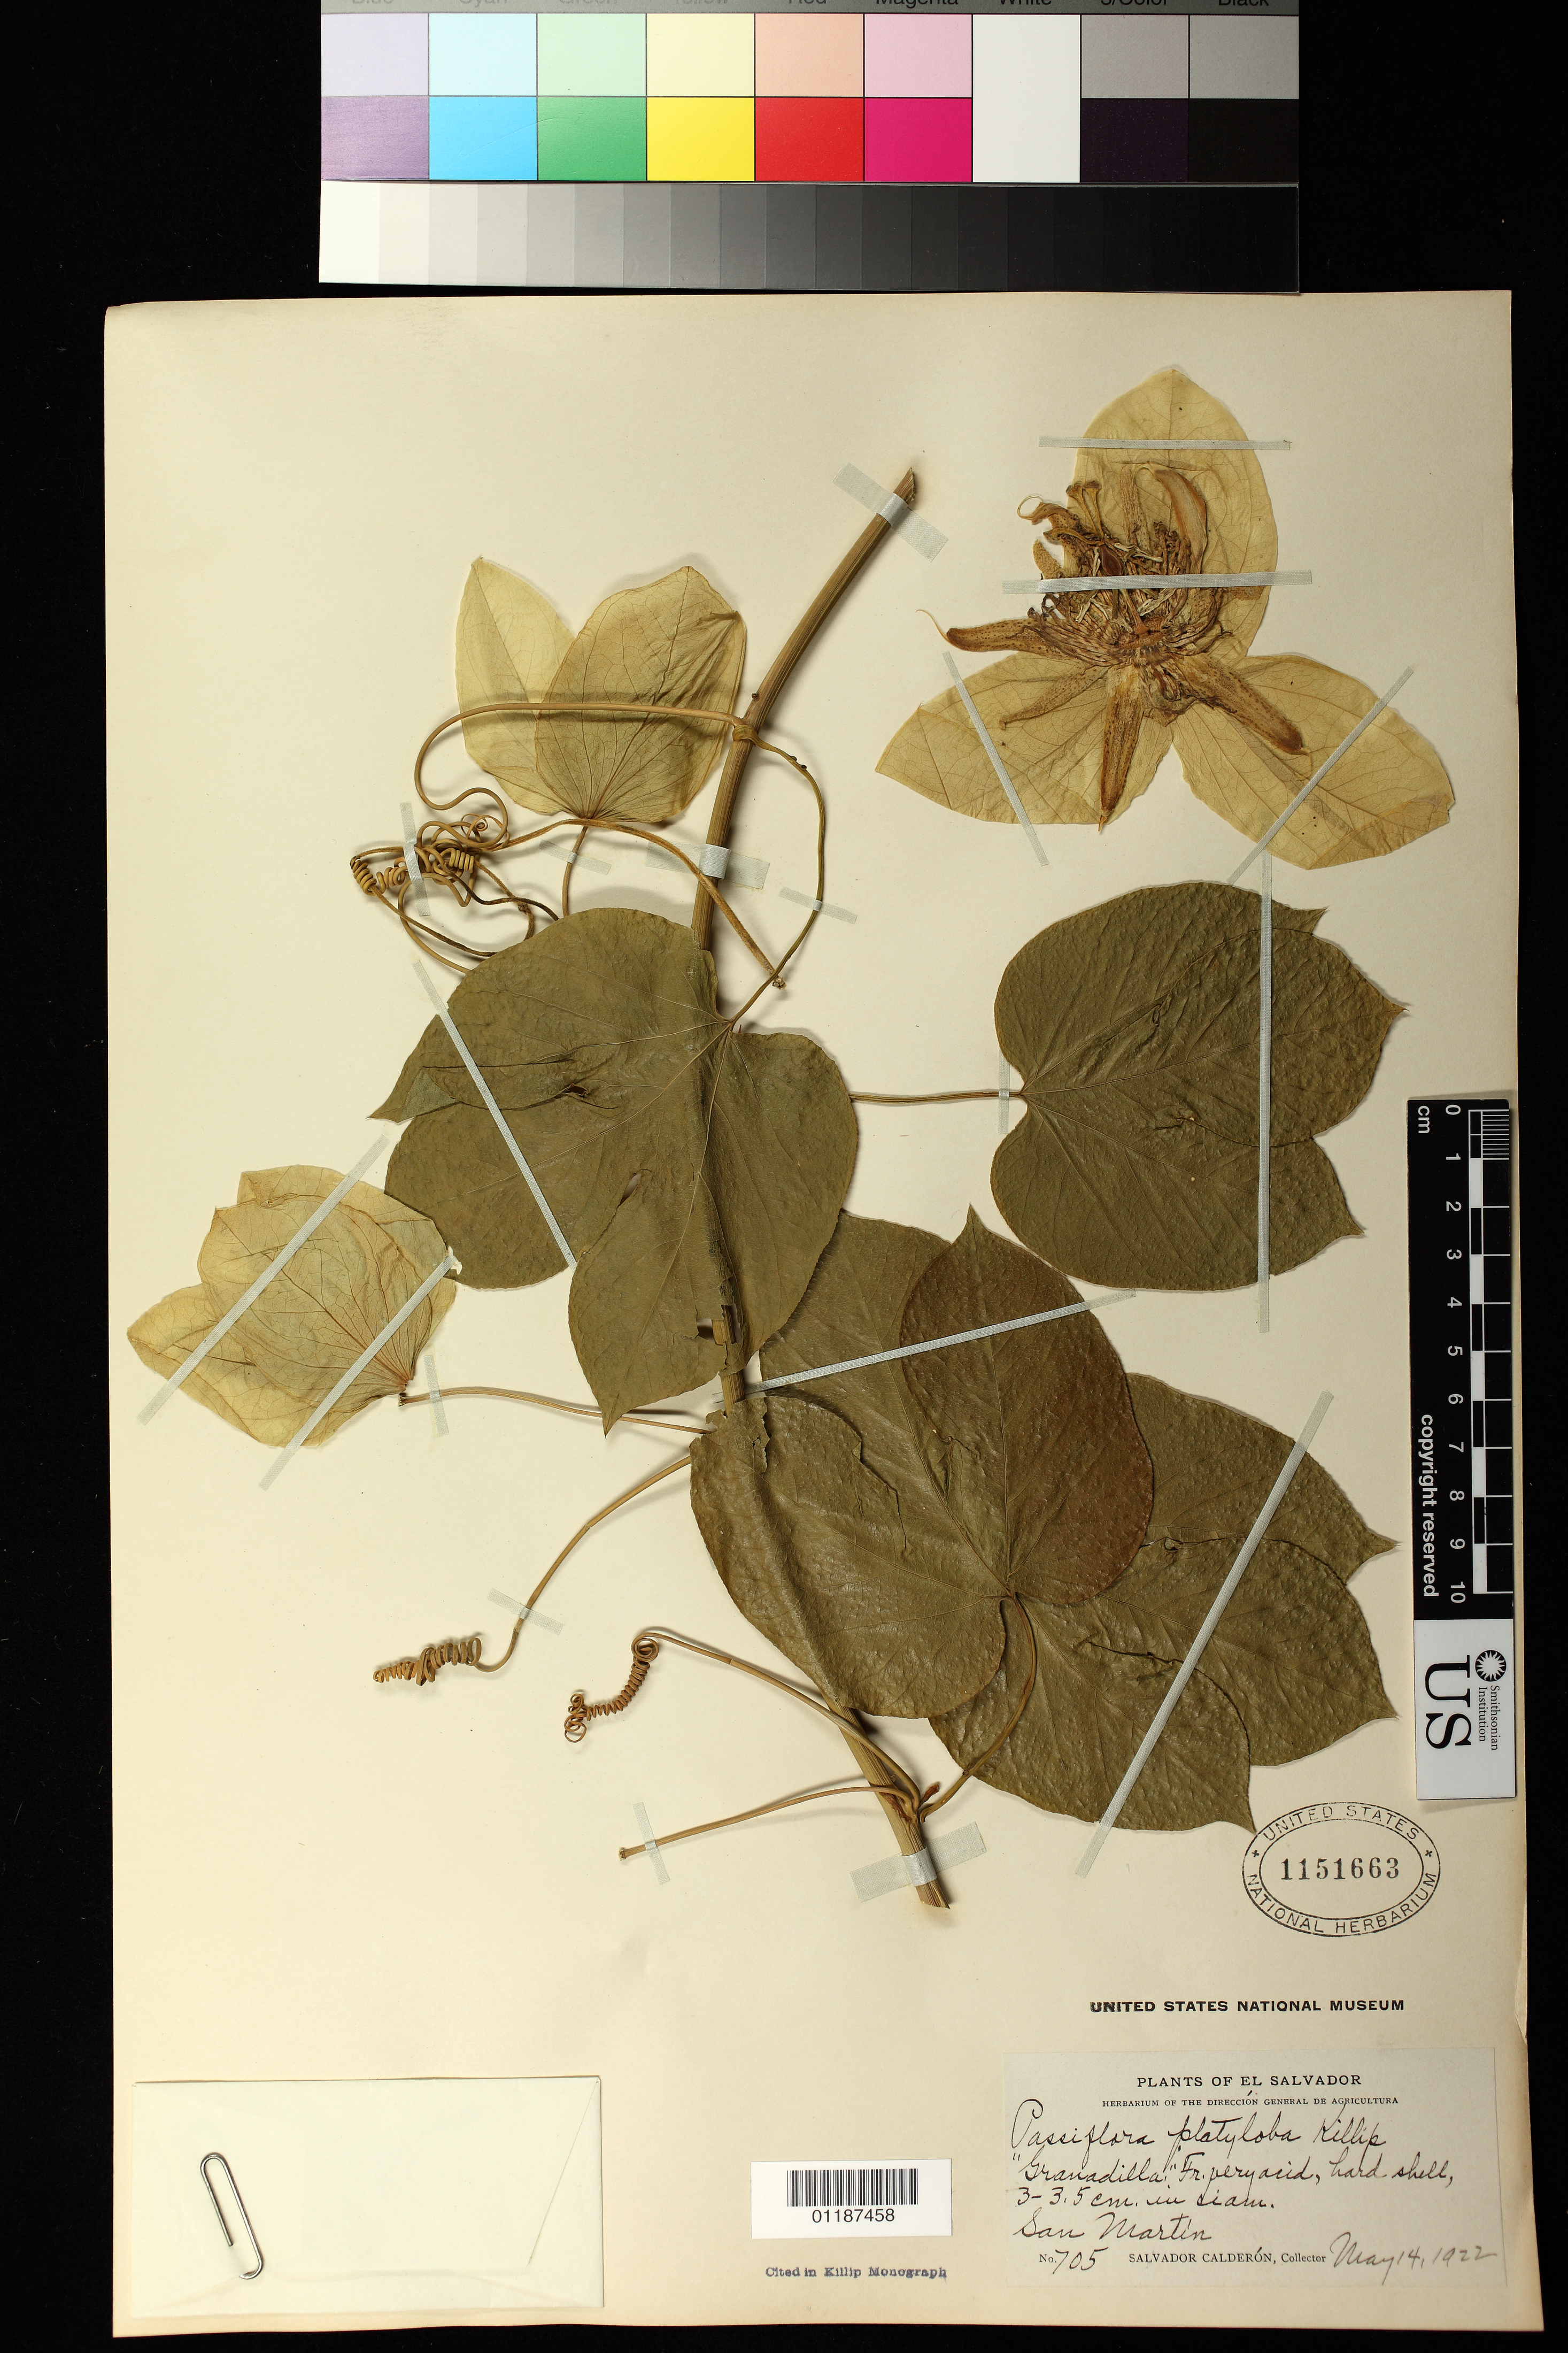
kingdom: Plantae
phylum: Tracheophyta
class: Magnoliopsida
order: Malpighiales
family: Passifloraceae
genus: Passiflora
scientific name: Passiflora platyloba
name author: Killip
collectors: S. Calderón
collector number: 705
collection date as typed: May 14 1922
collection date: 1922-05-14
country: El Salvador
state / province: San Salvador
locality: San Martin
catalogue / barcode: US 1151663